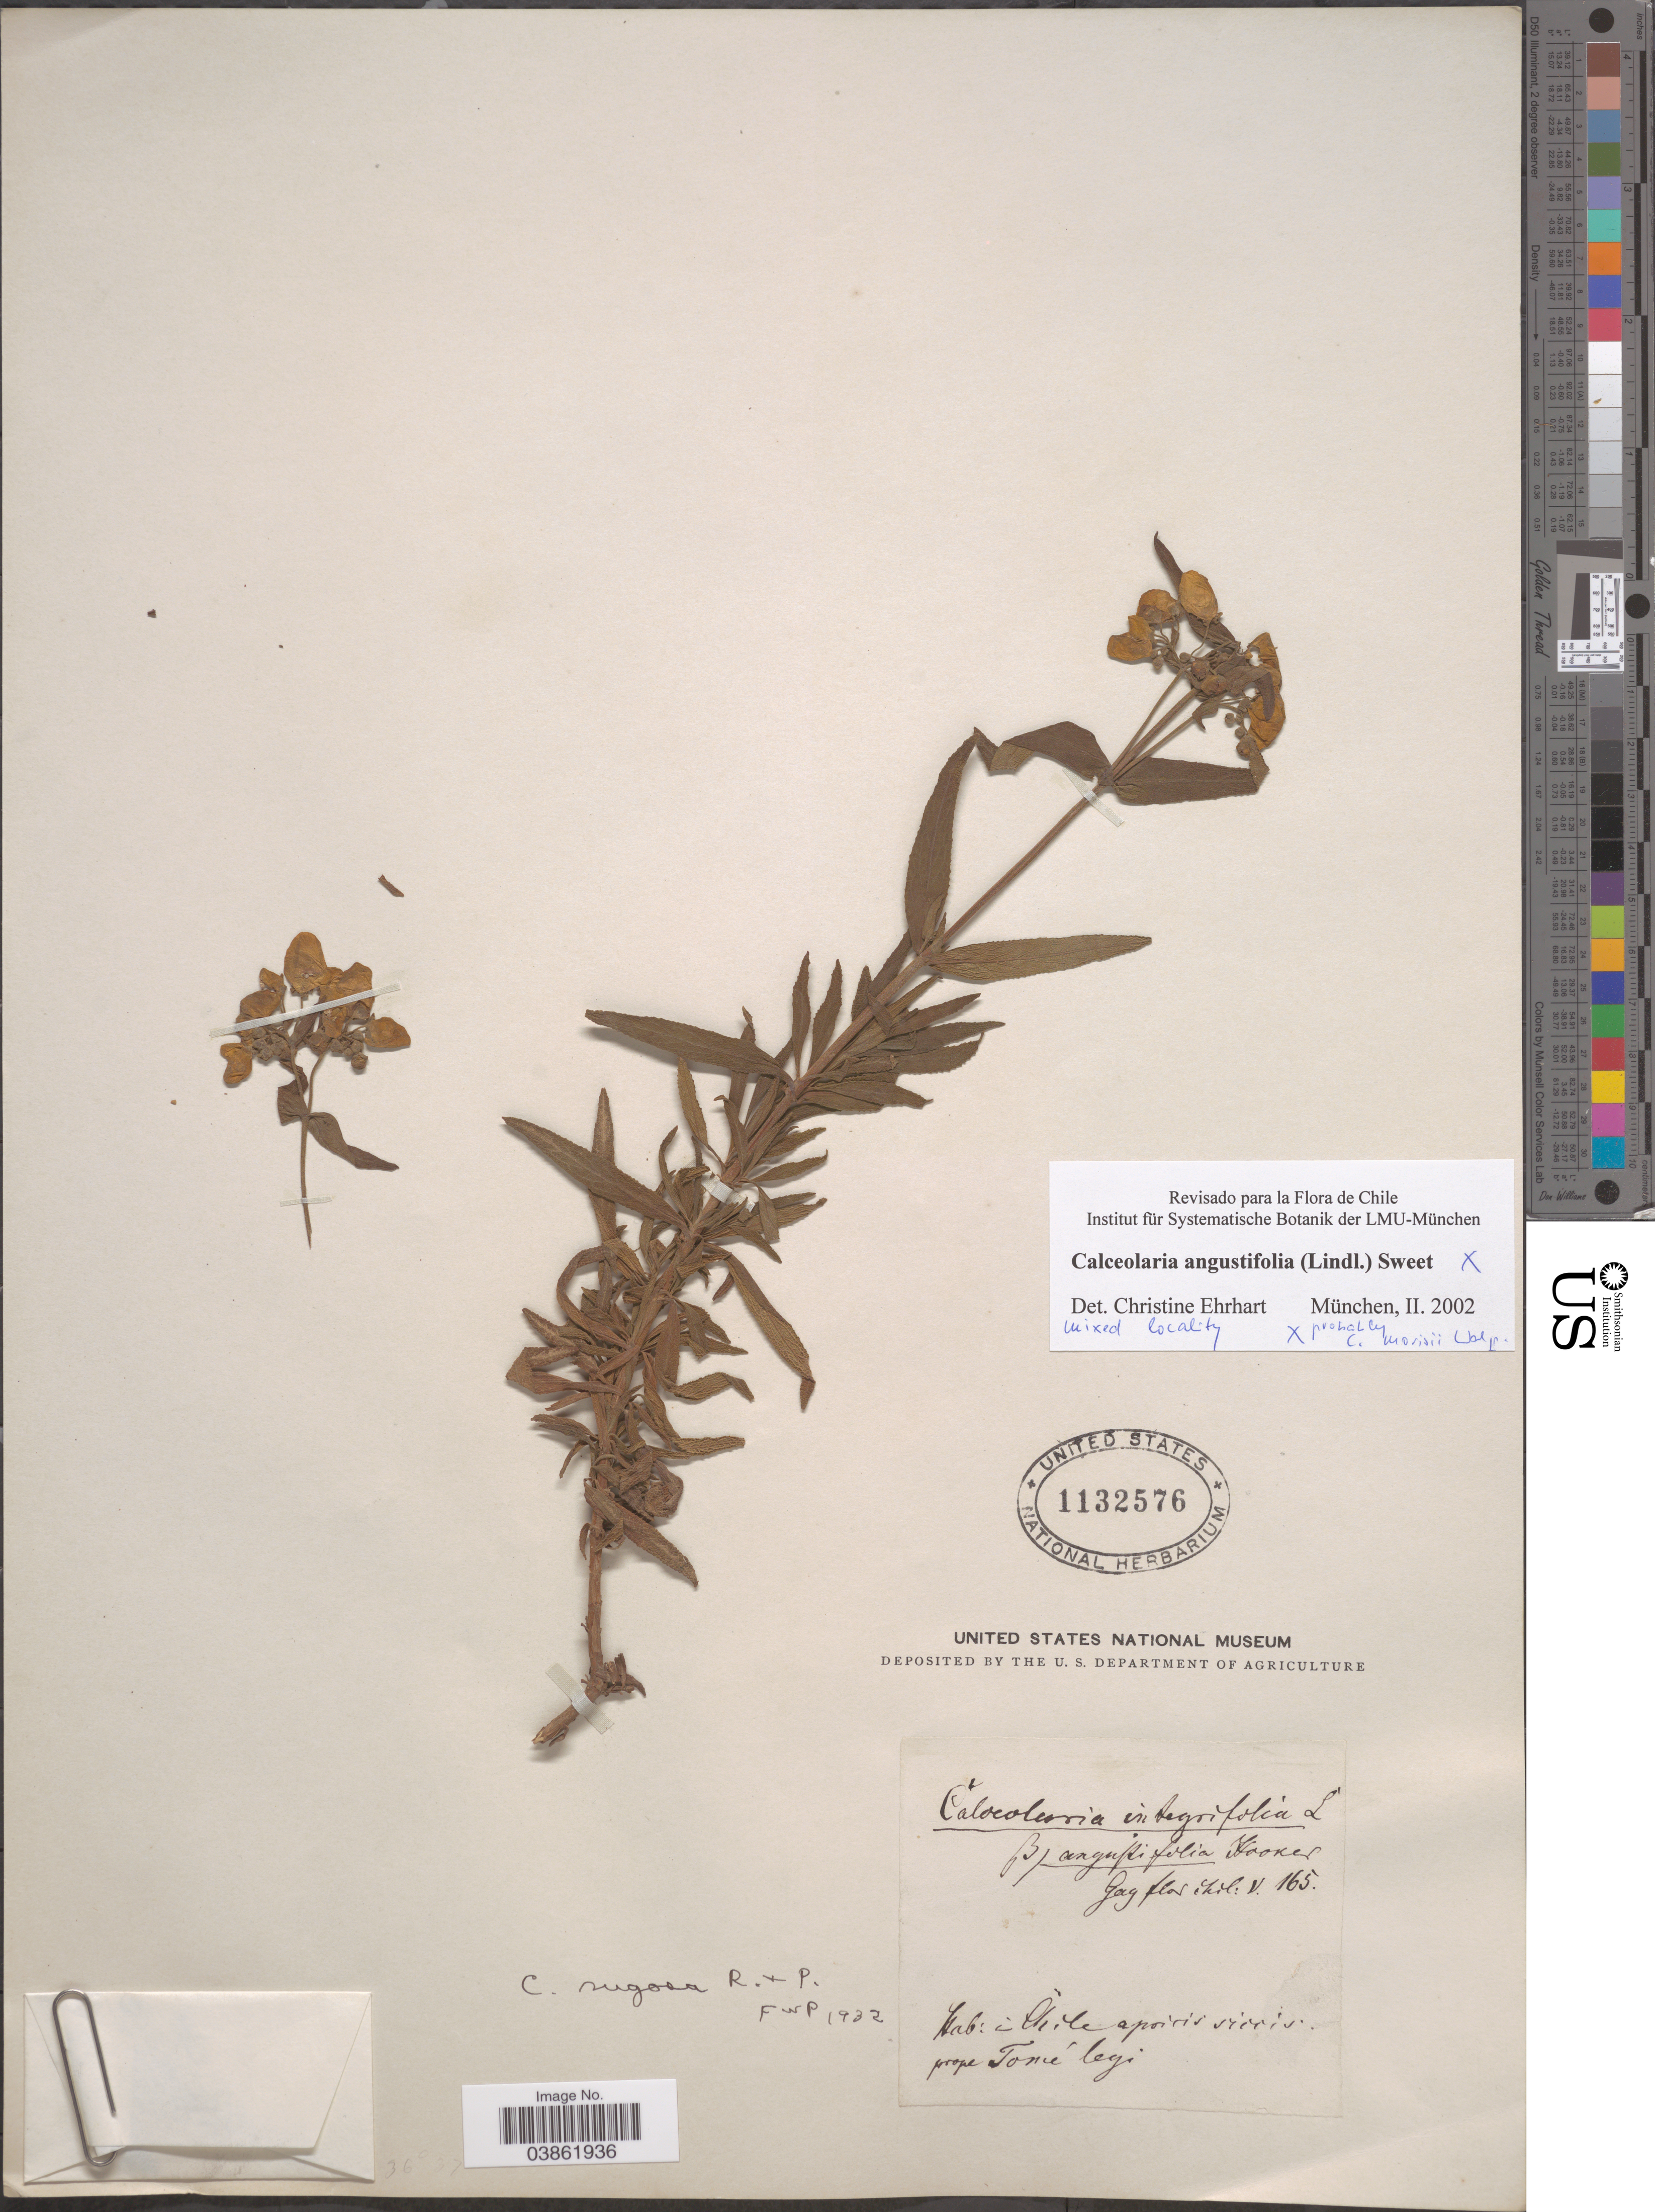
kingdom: Plantae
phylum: Tracheophyta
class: Magnoliopsida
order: Lamiales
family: Calceolariaceae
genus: Calceolaria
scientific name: Calceolaria angustifolia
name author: (Lindl.) Sweet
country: Chile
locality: Prope Tomé.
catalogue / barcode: US 1132576